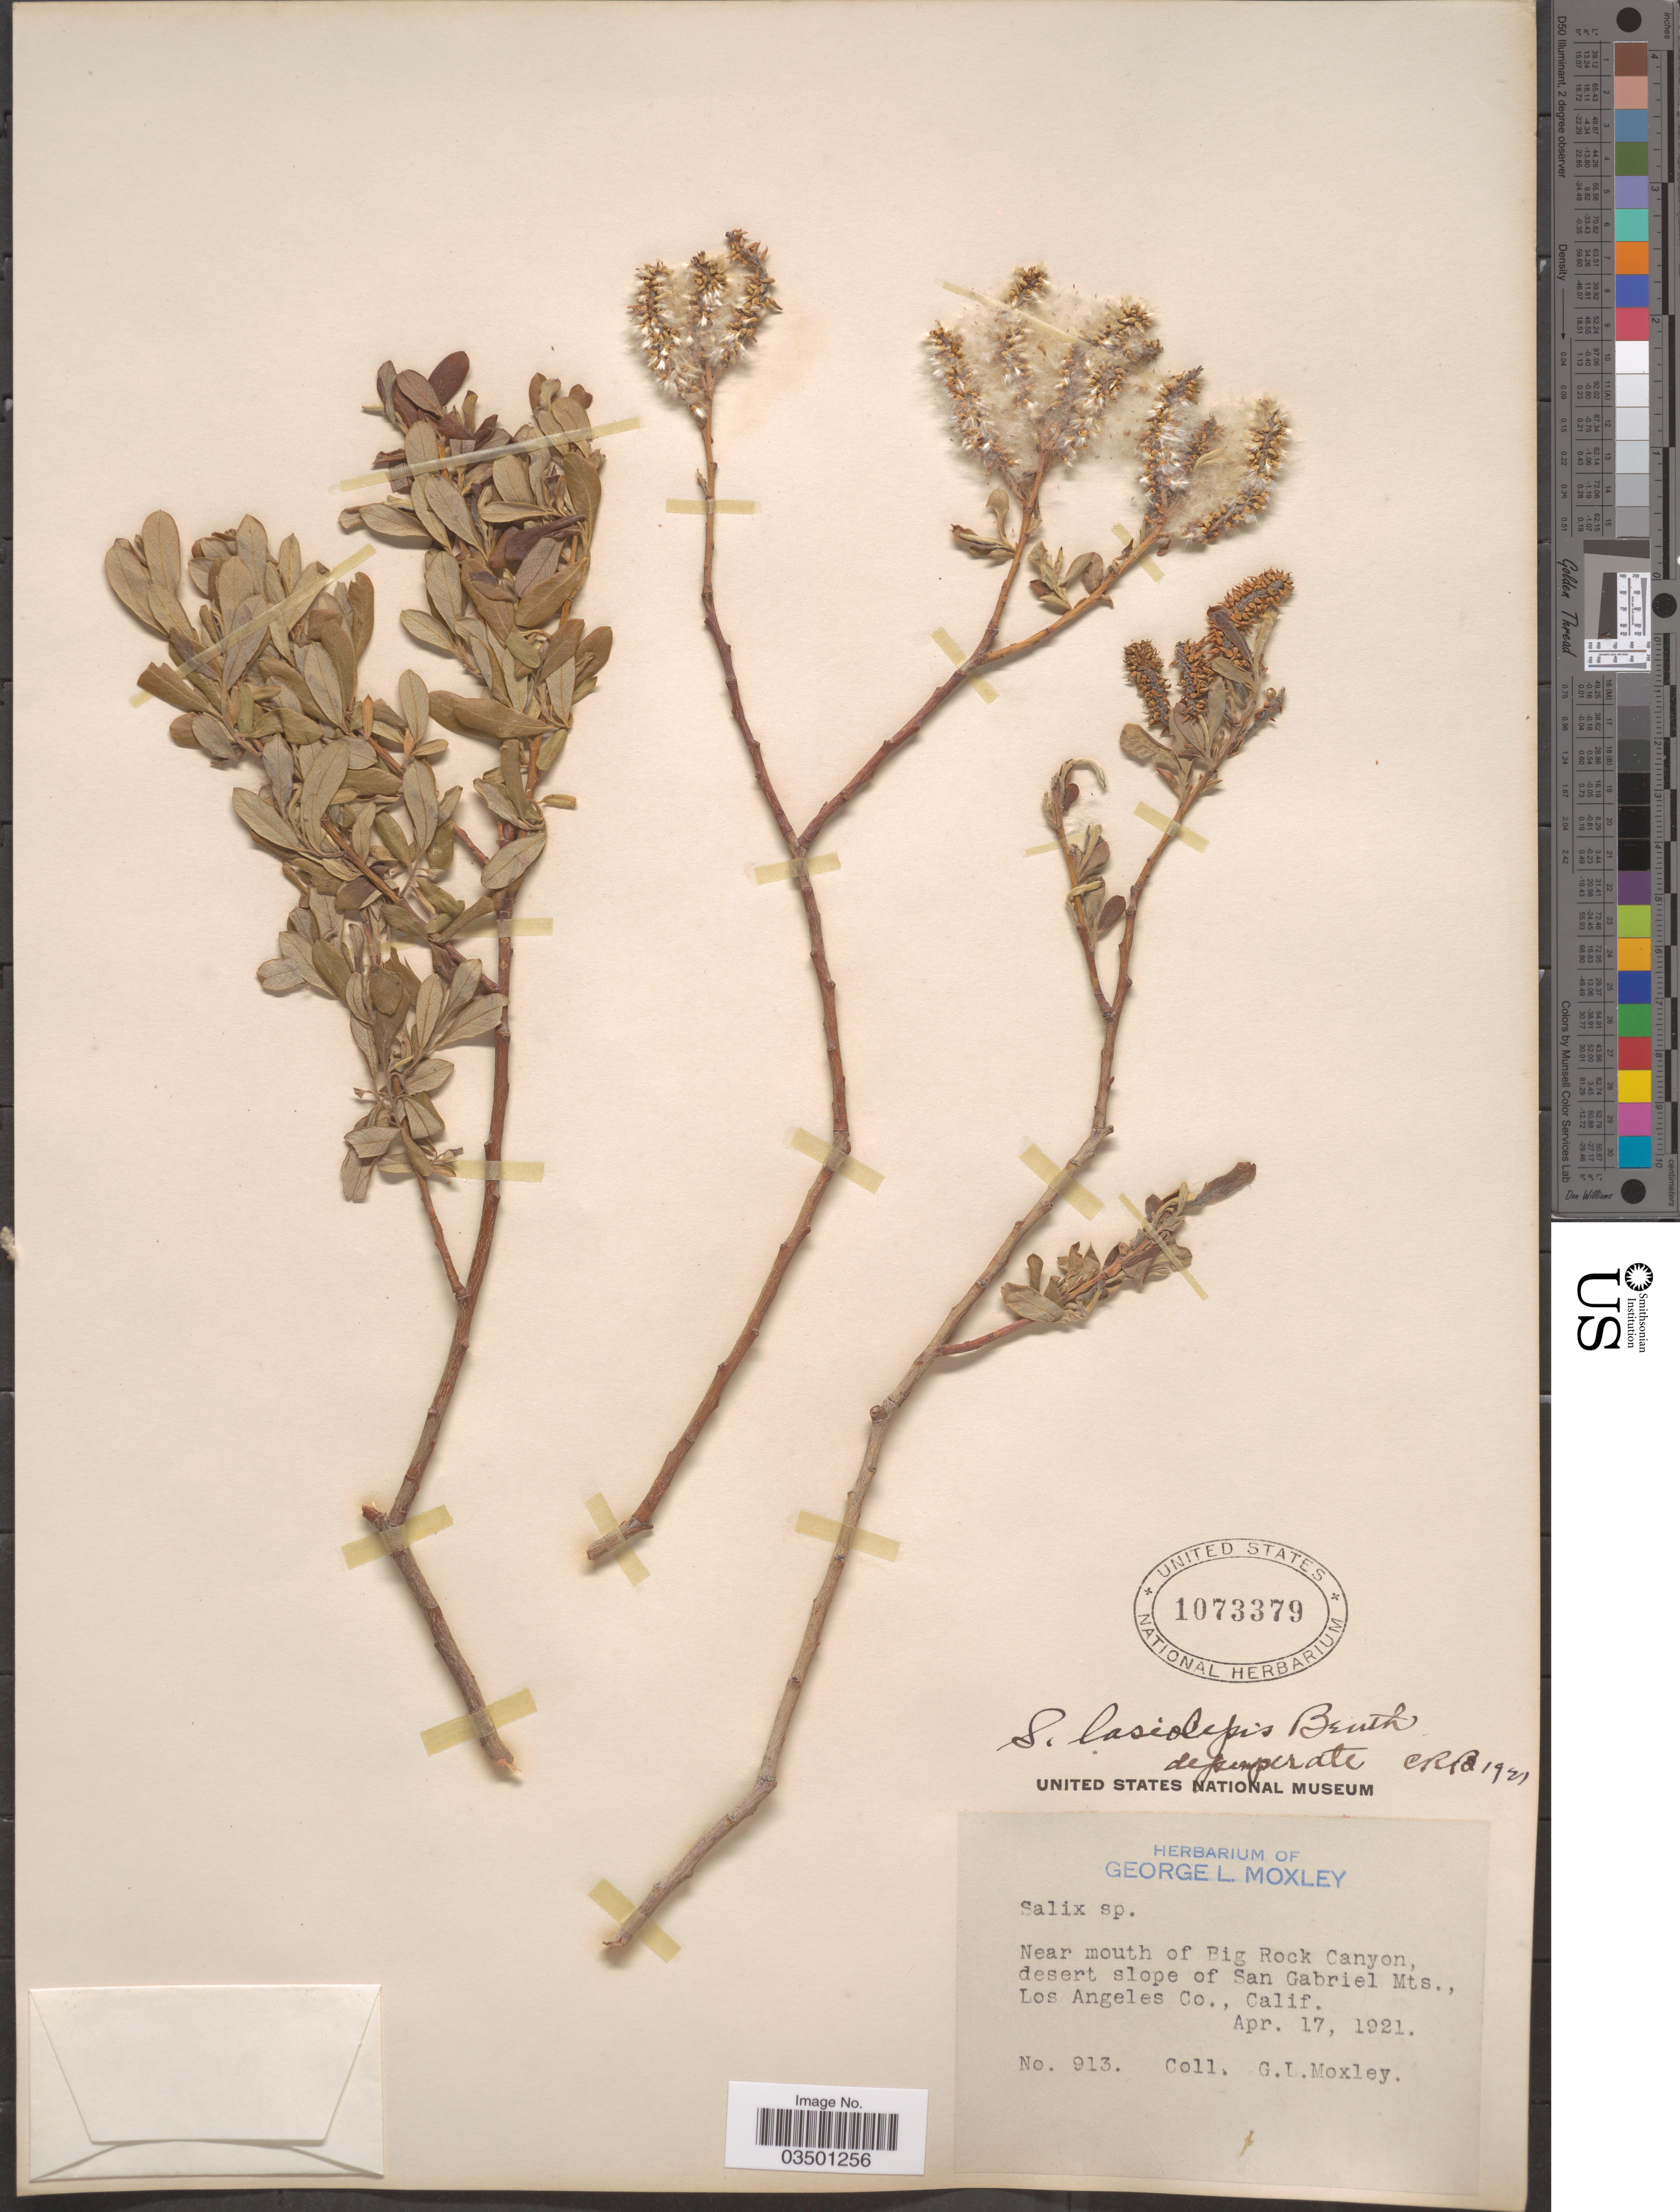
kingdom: Plantae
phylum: Tracheophyta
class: Magnoliopsida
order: Malpighiales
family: Salicaceae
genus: Salix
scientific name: Salix lasiolepis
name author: Benth.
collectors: G. L. Moxley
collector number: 913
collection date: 1921-04-17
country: United States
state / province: California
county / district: Los Angeles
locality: Near mouth of Big Rock Canyon, desert slope of San Gabriel Mts., Los Angeles Co.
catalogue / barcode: US 1073379